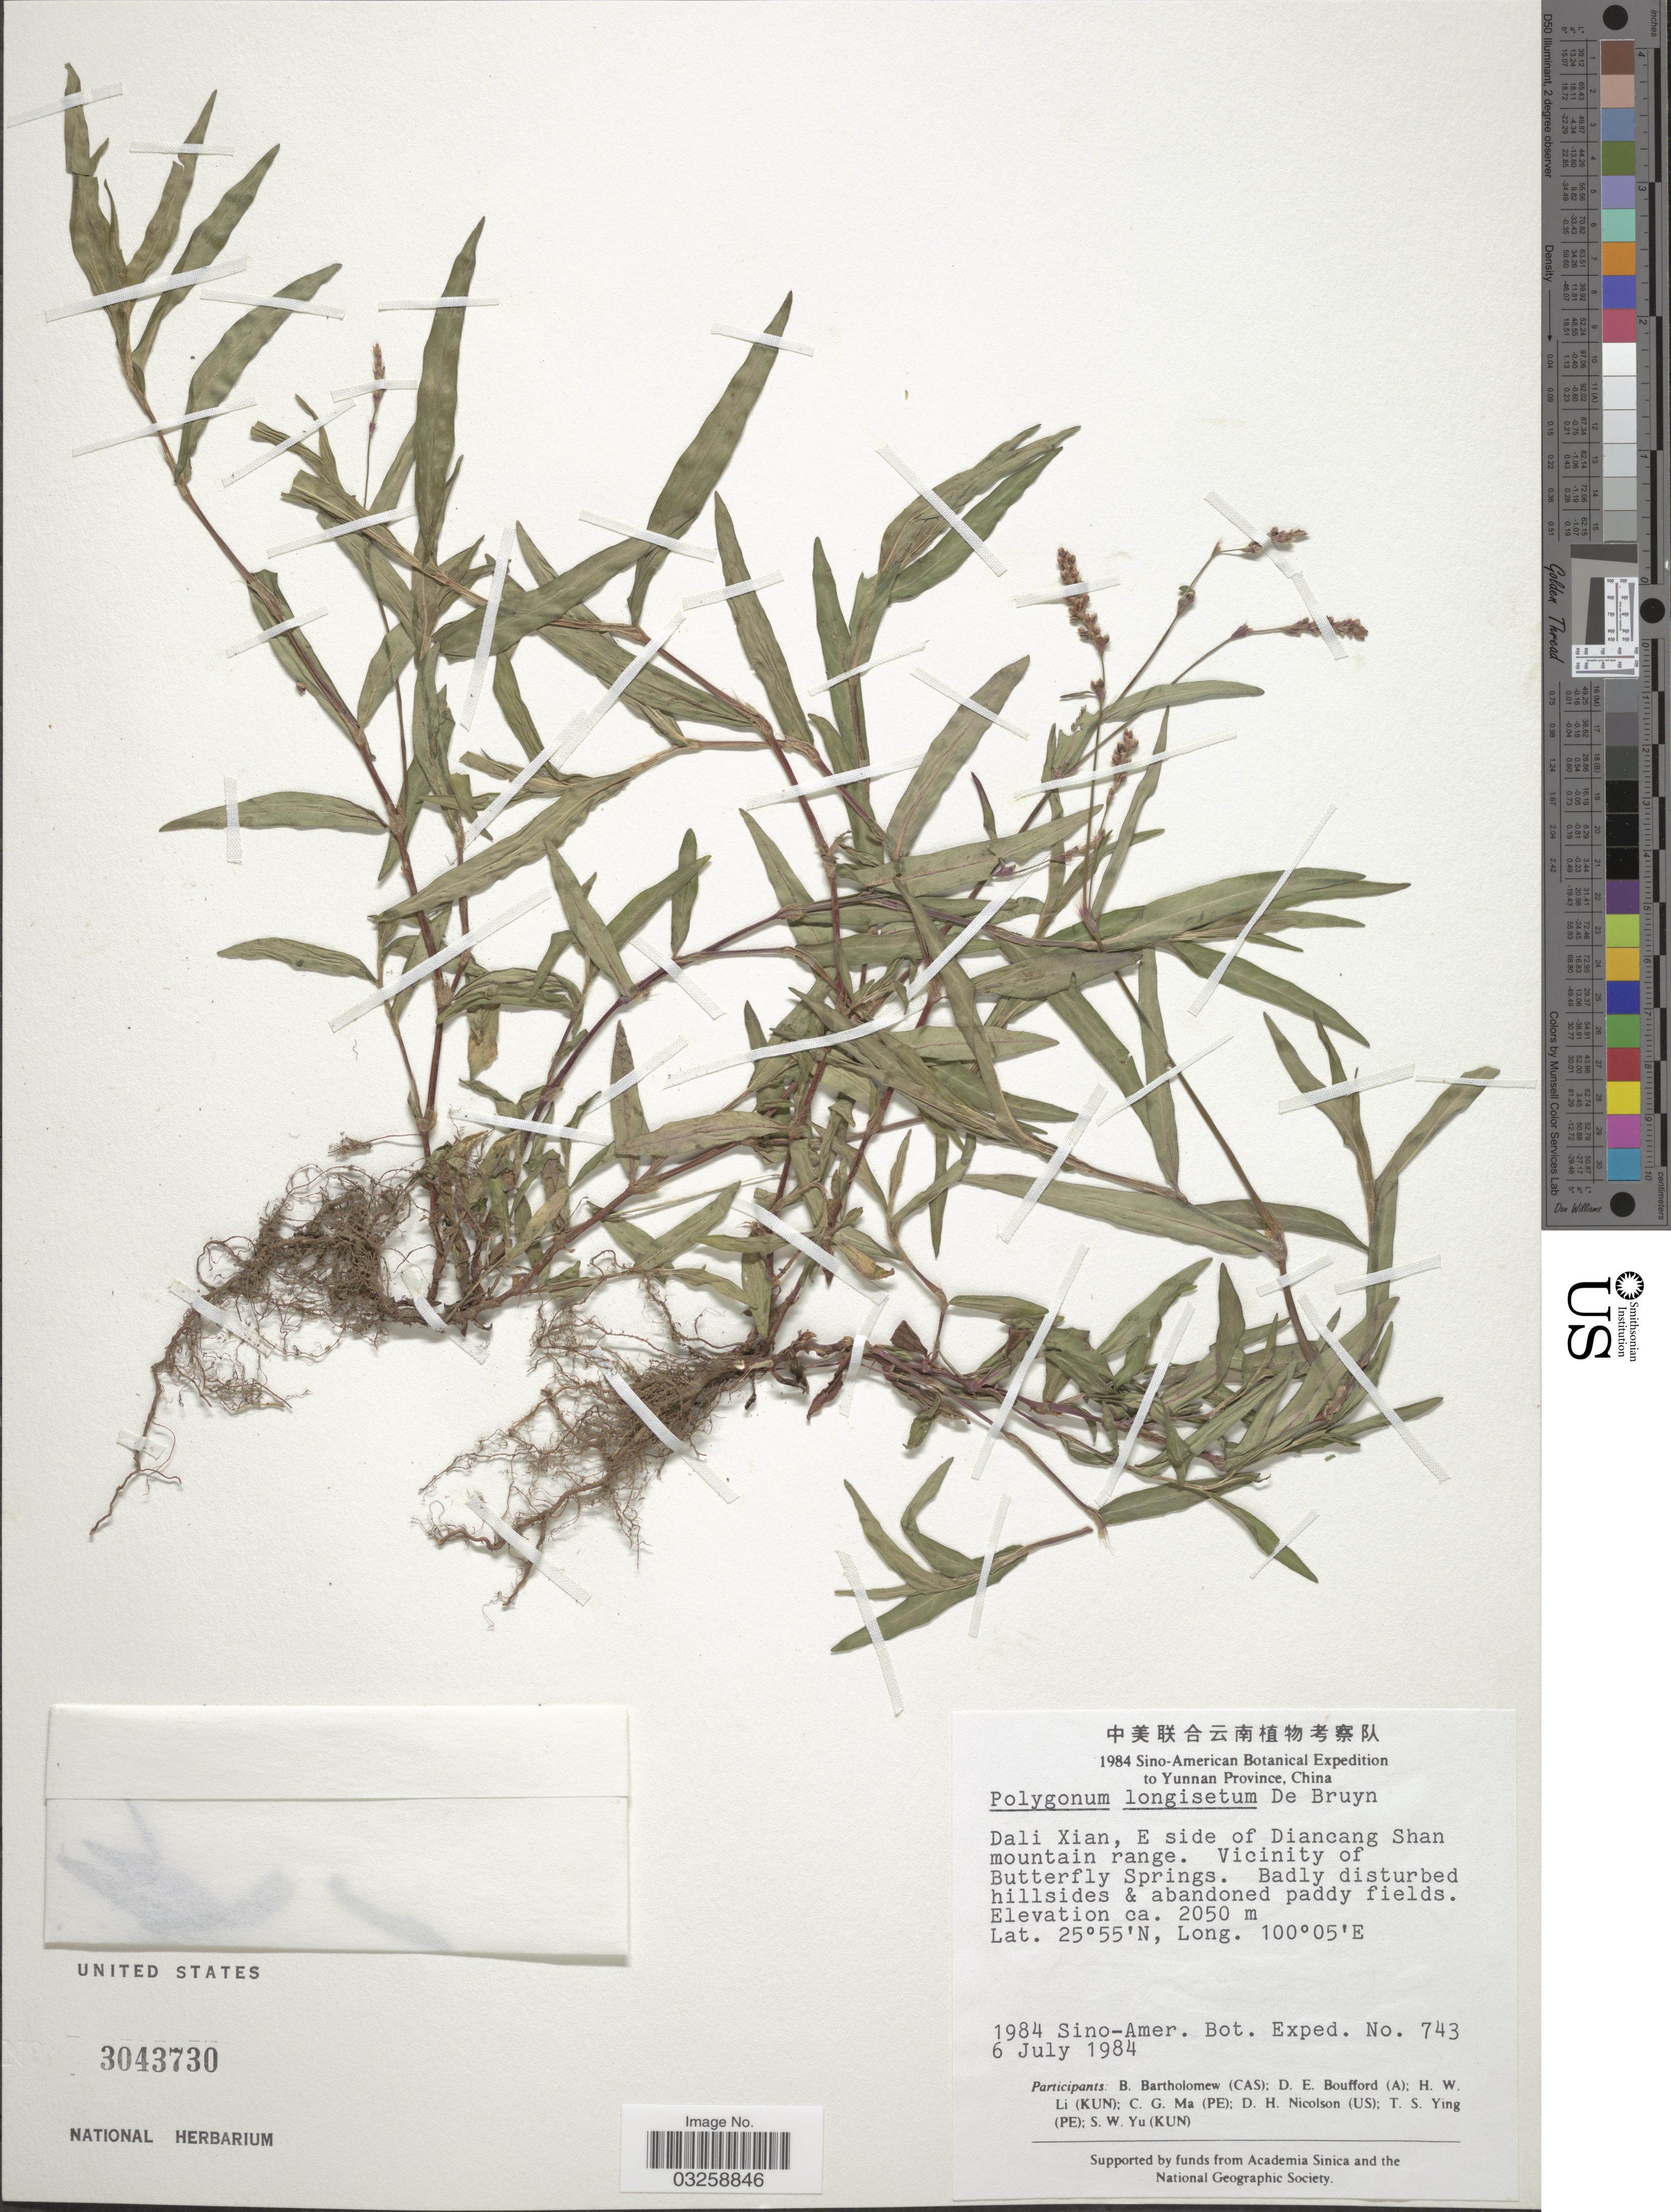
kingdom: Plantae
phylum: Tracheophyta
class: Magnoliopsida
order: Caryophyllales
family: Polygonaceae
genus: Polygonum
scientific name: Polygonum longisetum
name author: Bruijn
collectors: Sino-Amer. Bot. Exped. 1984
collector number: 743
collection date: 1984-07-06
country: China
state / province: Yunnan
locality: Yunnan Province. Dali Xian, E side of Diancang Shan mountain range. Vicinity of Butterfly Springs.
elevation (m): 2050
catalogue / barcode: US 3043730